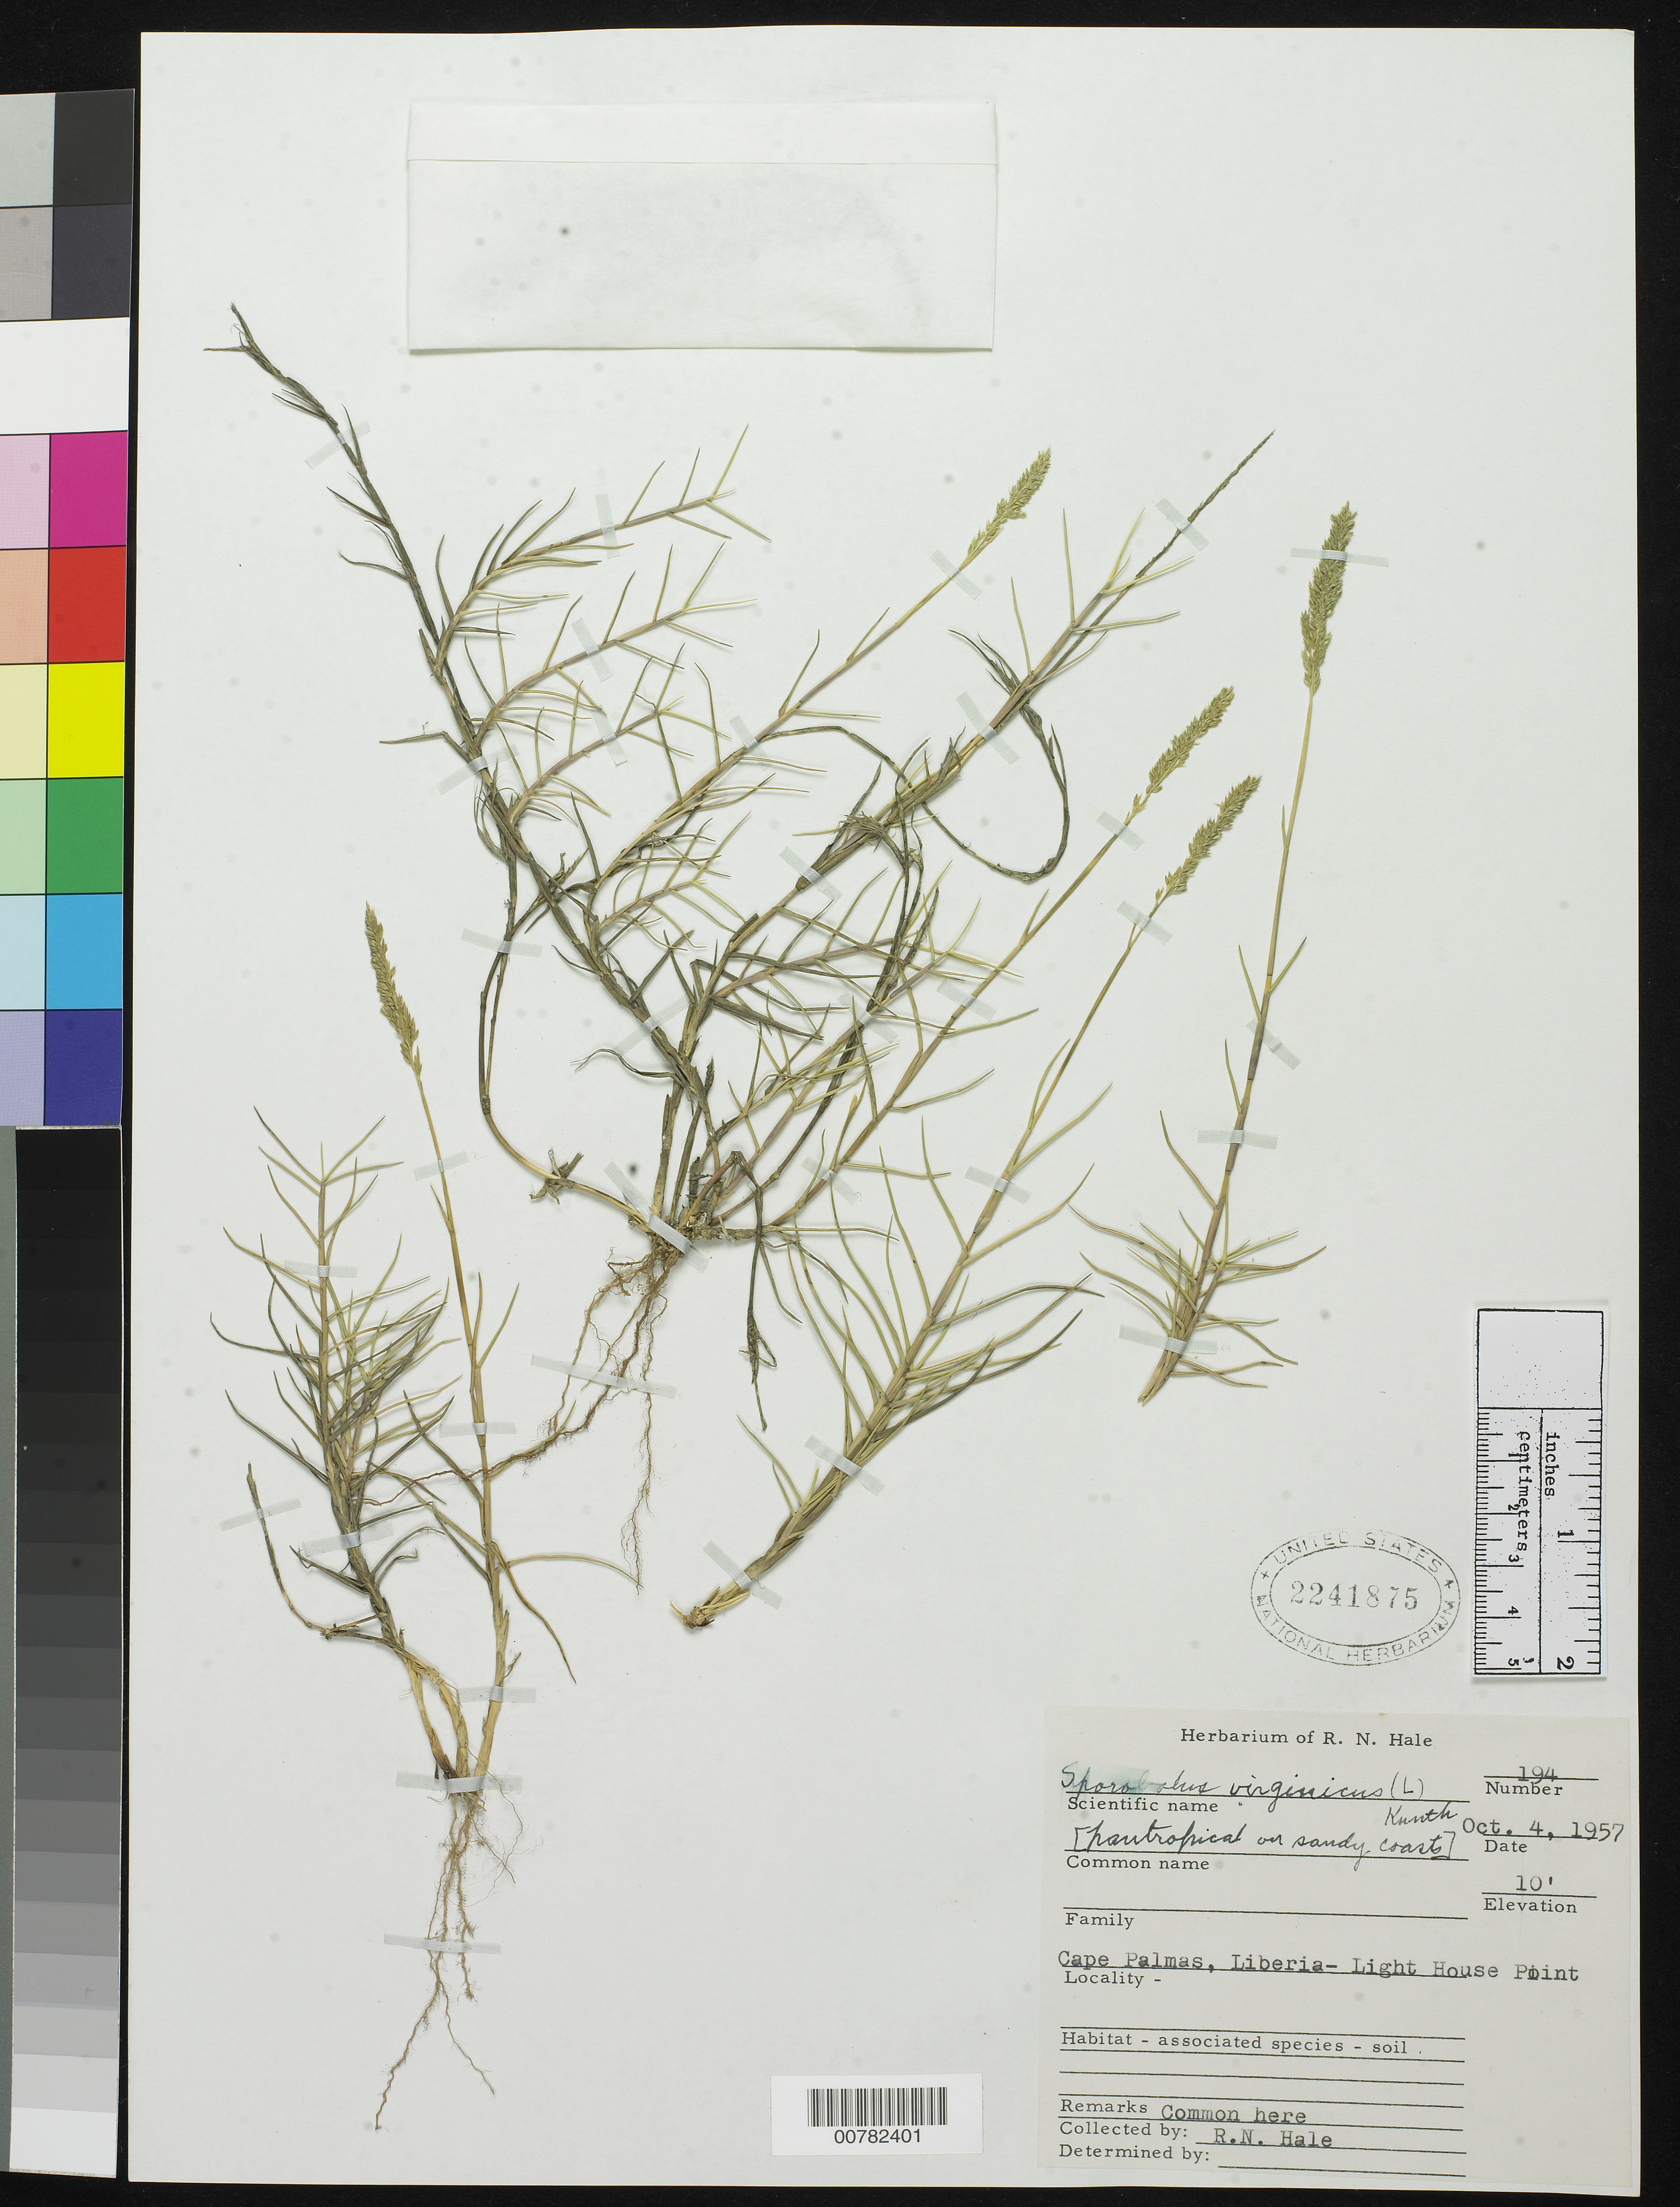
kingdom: Plantae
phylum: Tracheophyta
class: Liliopsida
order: Poales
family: Poaceae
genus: Sporobolus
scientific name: Sporobolus virginicus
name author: (L.) Kunth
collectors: R. N. Hale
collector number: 194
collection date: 1957-10-04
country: Liberia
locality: Cape Palmas, Liberia - Light House Point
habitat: associated species - soil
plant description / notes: Common here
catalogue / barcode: US 2241875